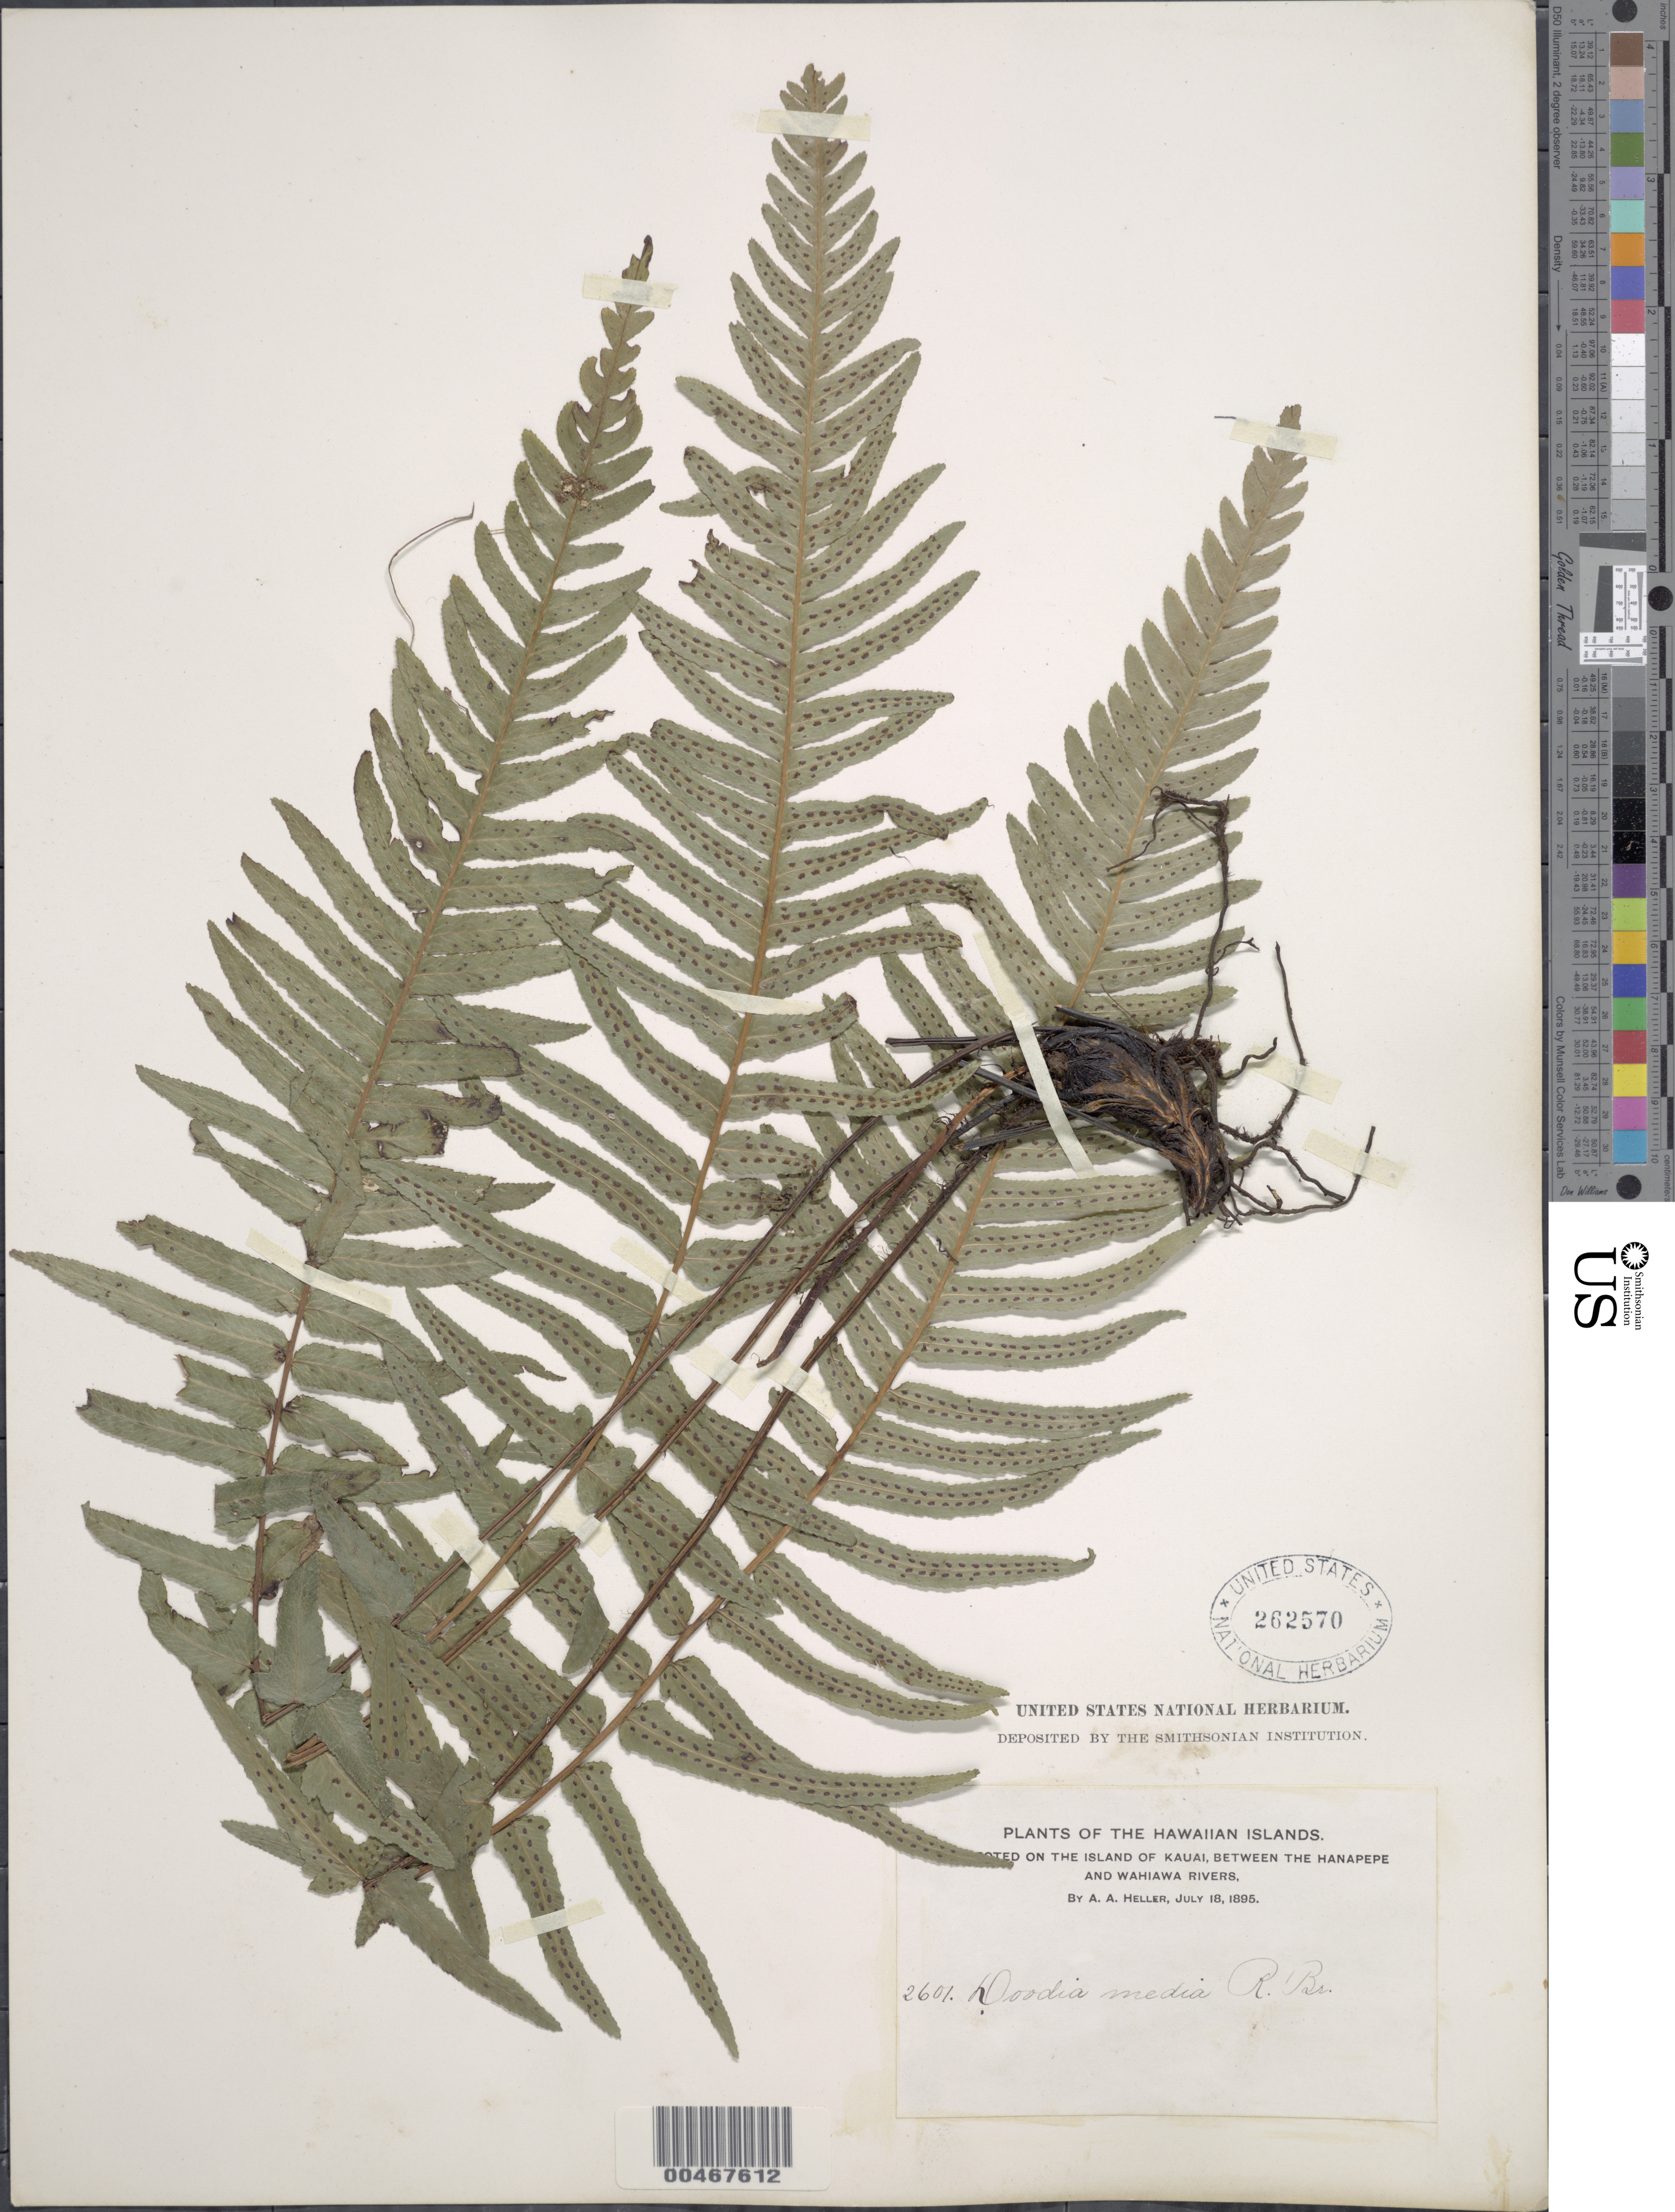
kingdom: Plantae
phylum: Tracheophyta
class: Polypodiopsida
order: Polypodiales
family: Blechnaceae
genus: Doodia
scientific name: Doodia kunthiana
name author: Gaudich.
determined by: Wagner, W. L., (BOT), Smithsonian Institution - National Museum of Natural History (UNITED STATES)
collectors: A. A. Heller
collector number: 2601 or 2607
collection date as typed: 18 Jul 1895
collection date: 1895-07-18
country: United States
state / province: Hawaii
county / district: Kauai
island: Kaua'i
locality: Between the Hanapepe and Wahiawa Rivers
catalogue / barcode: US 262570